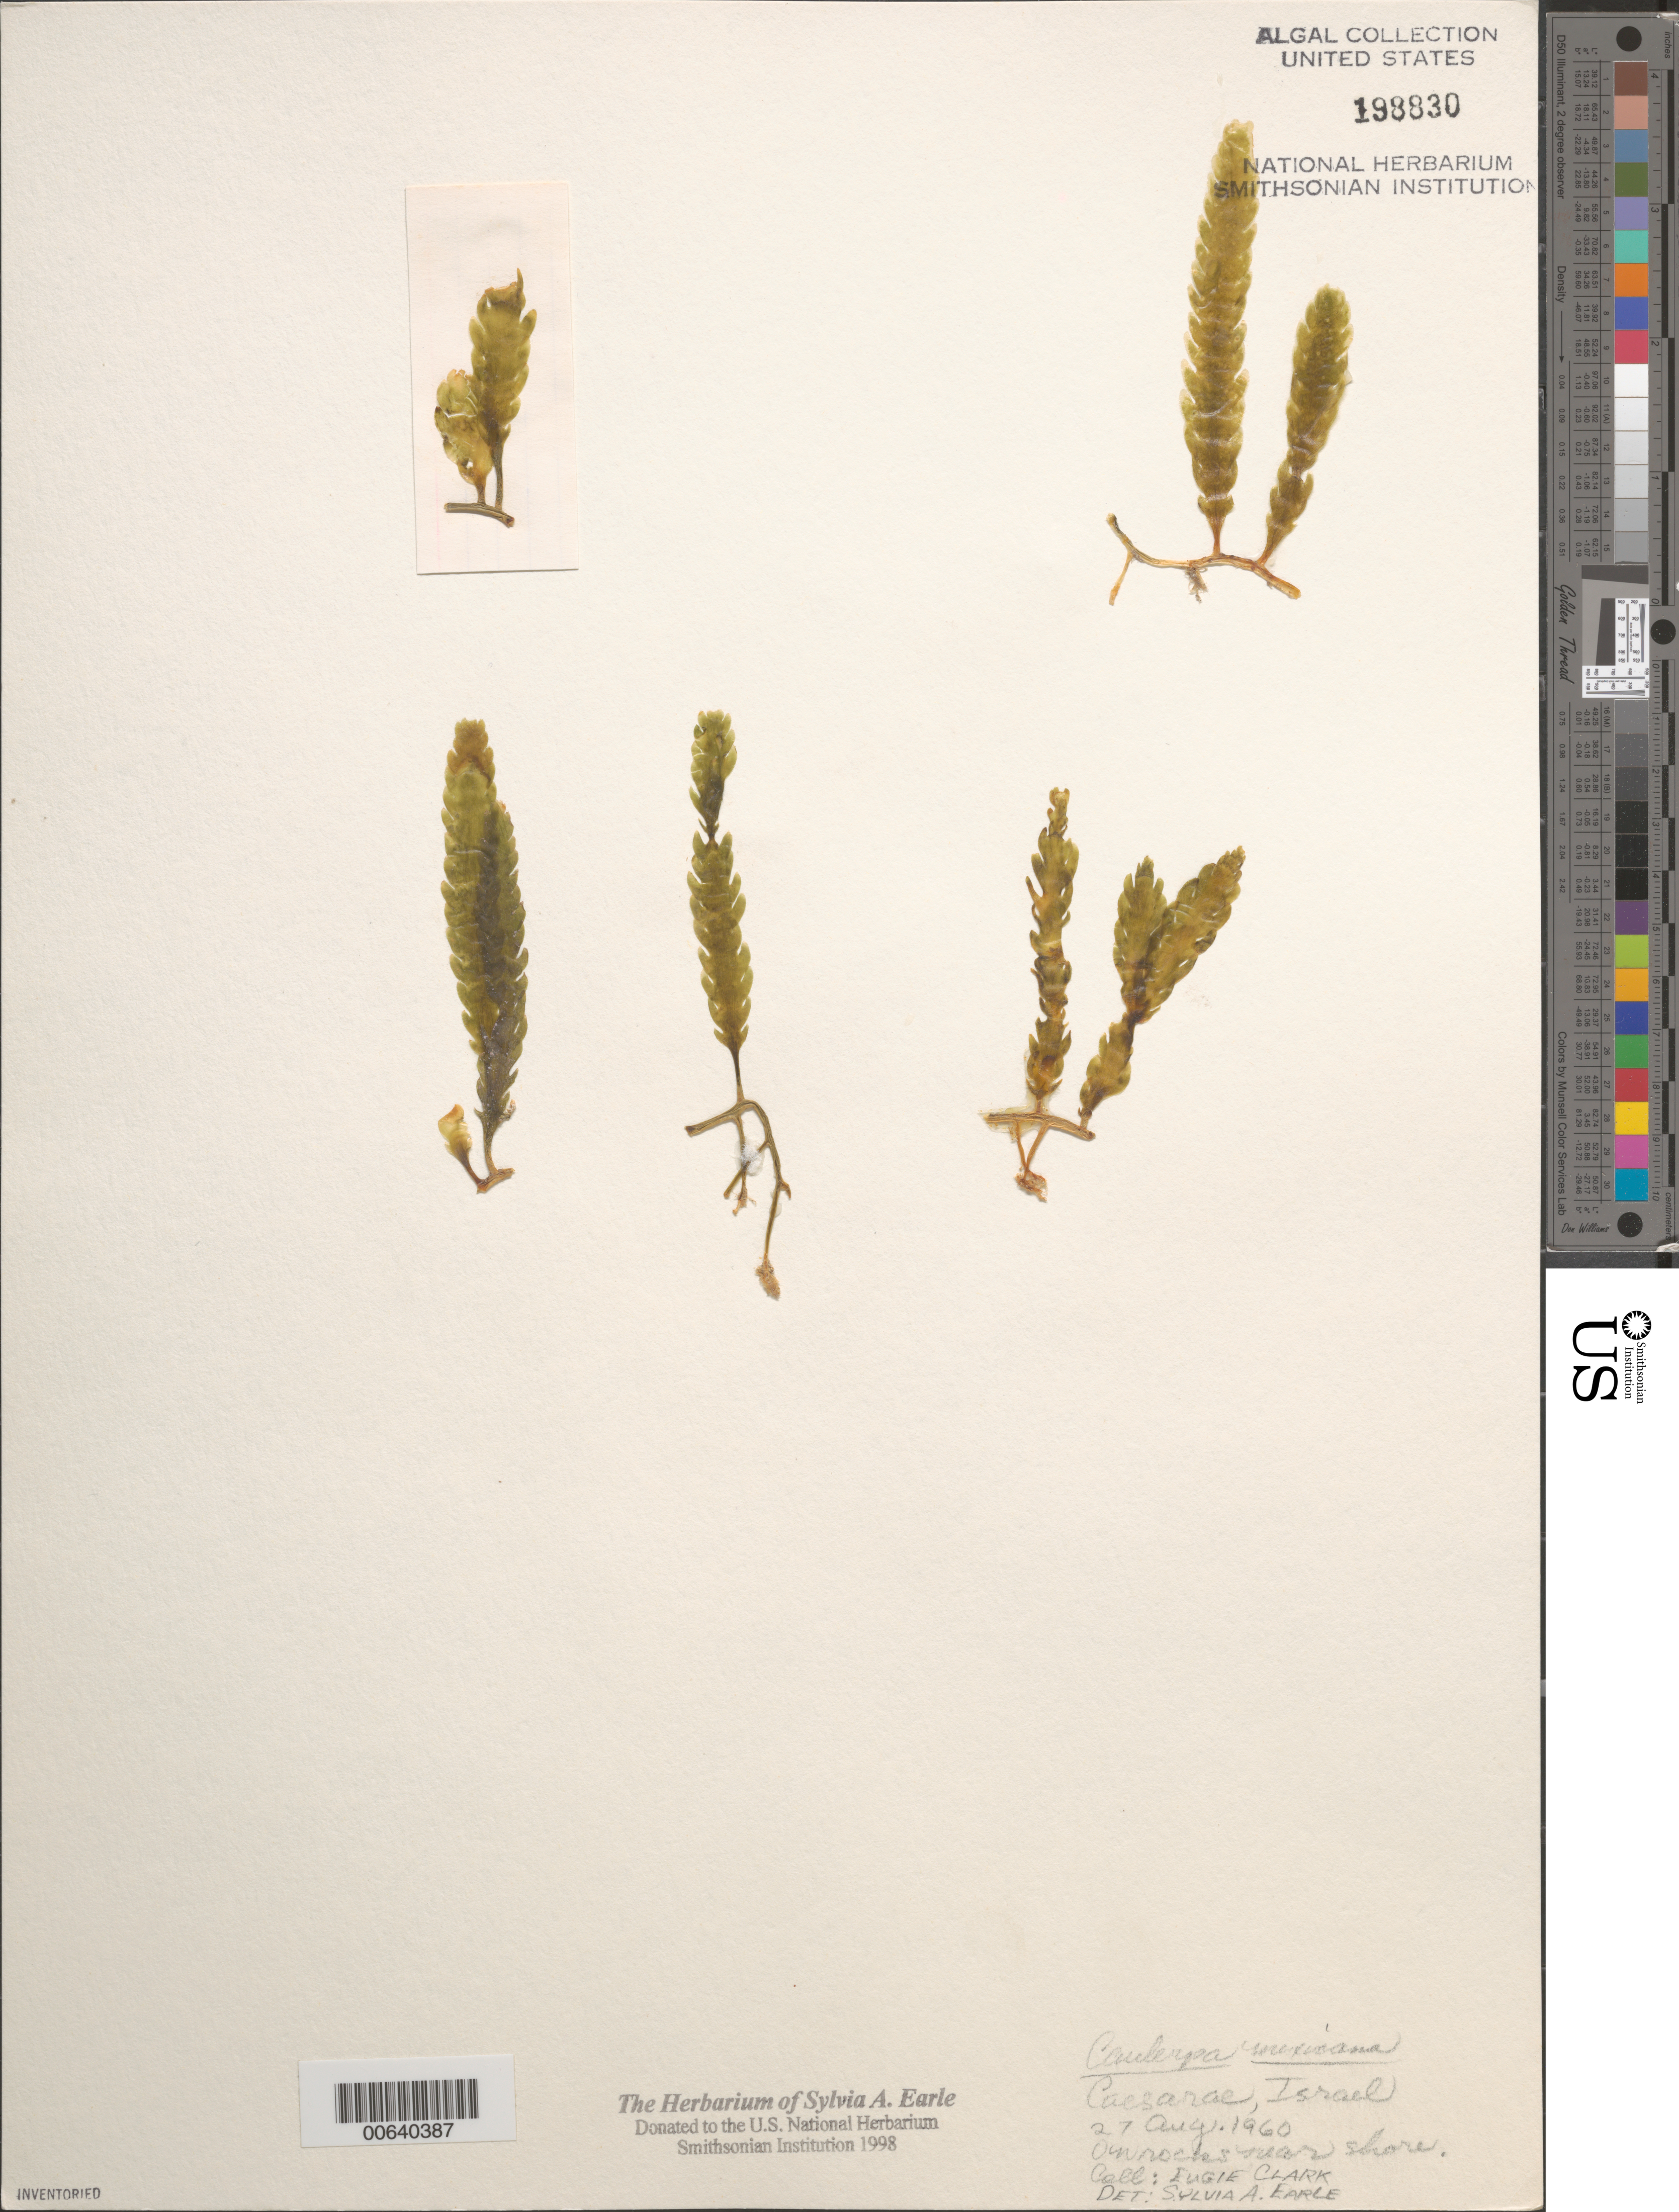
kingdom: Plantae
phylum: Chlorophyta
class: Ulvophyceae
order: Bryopsidales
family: Caulerpaceae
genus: Caulerpa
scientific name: Caulerpa mexicana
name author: Sond. ex Kütz.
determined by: Earle, S. A.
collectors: E. Clark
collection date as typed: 27 Aug 1960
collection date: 1960-08-27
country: Israel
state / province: Haifa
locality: Qisarya (Caesarea)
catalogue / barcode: US 198830